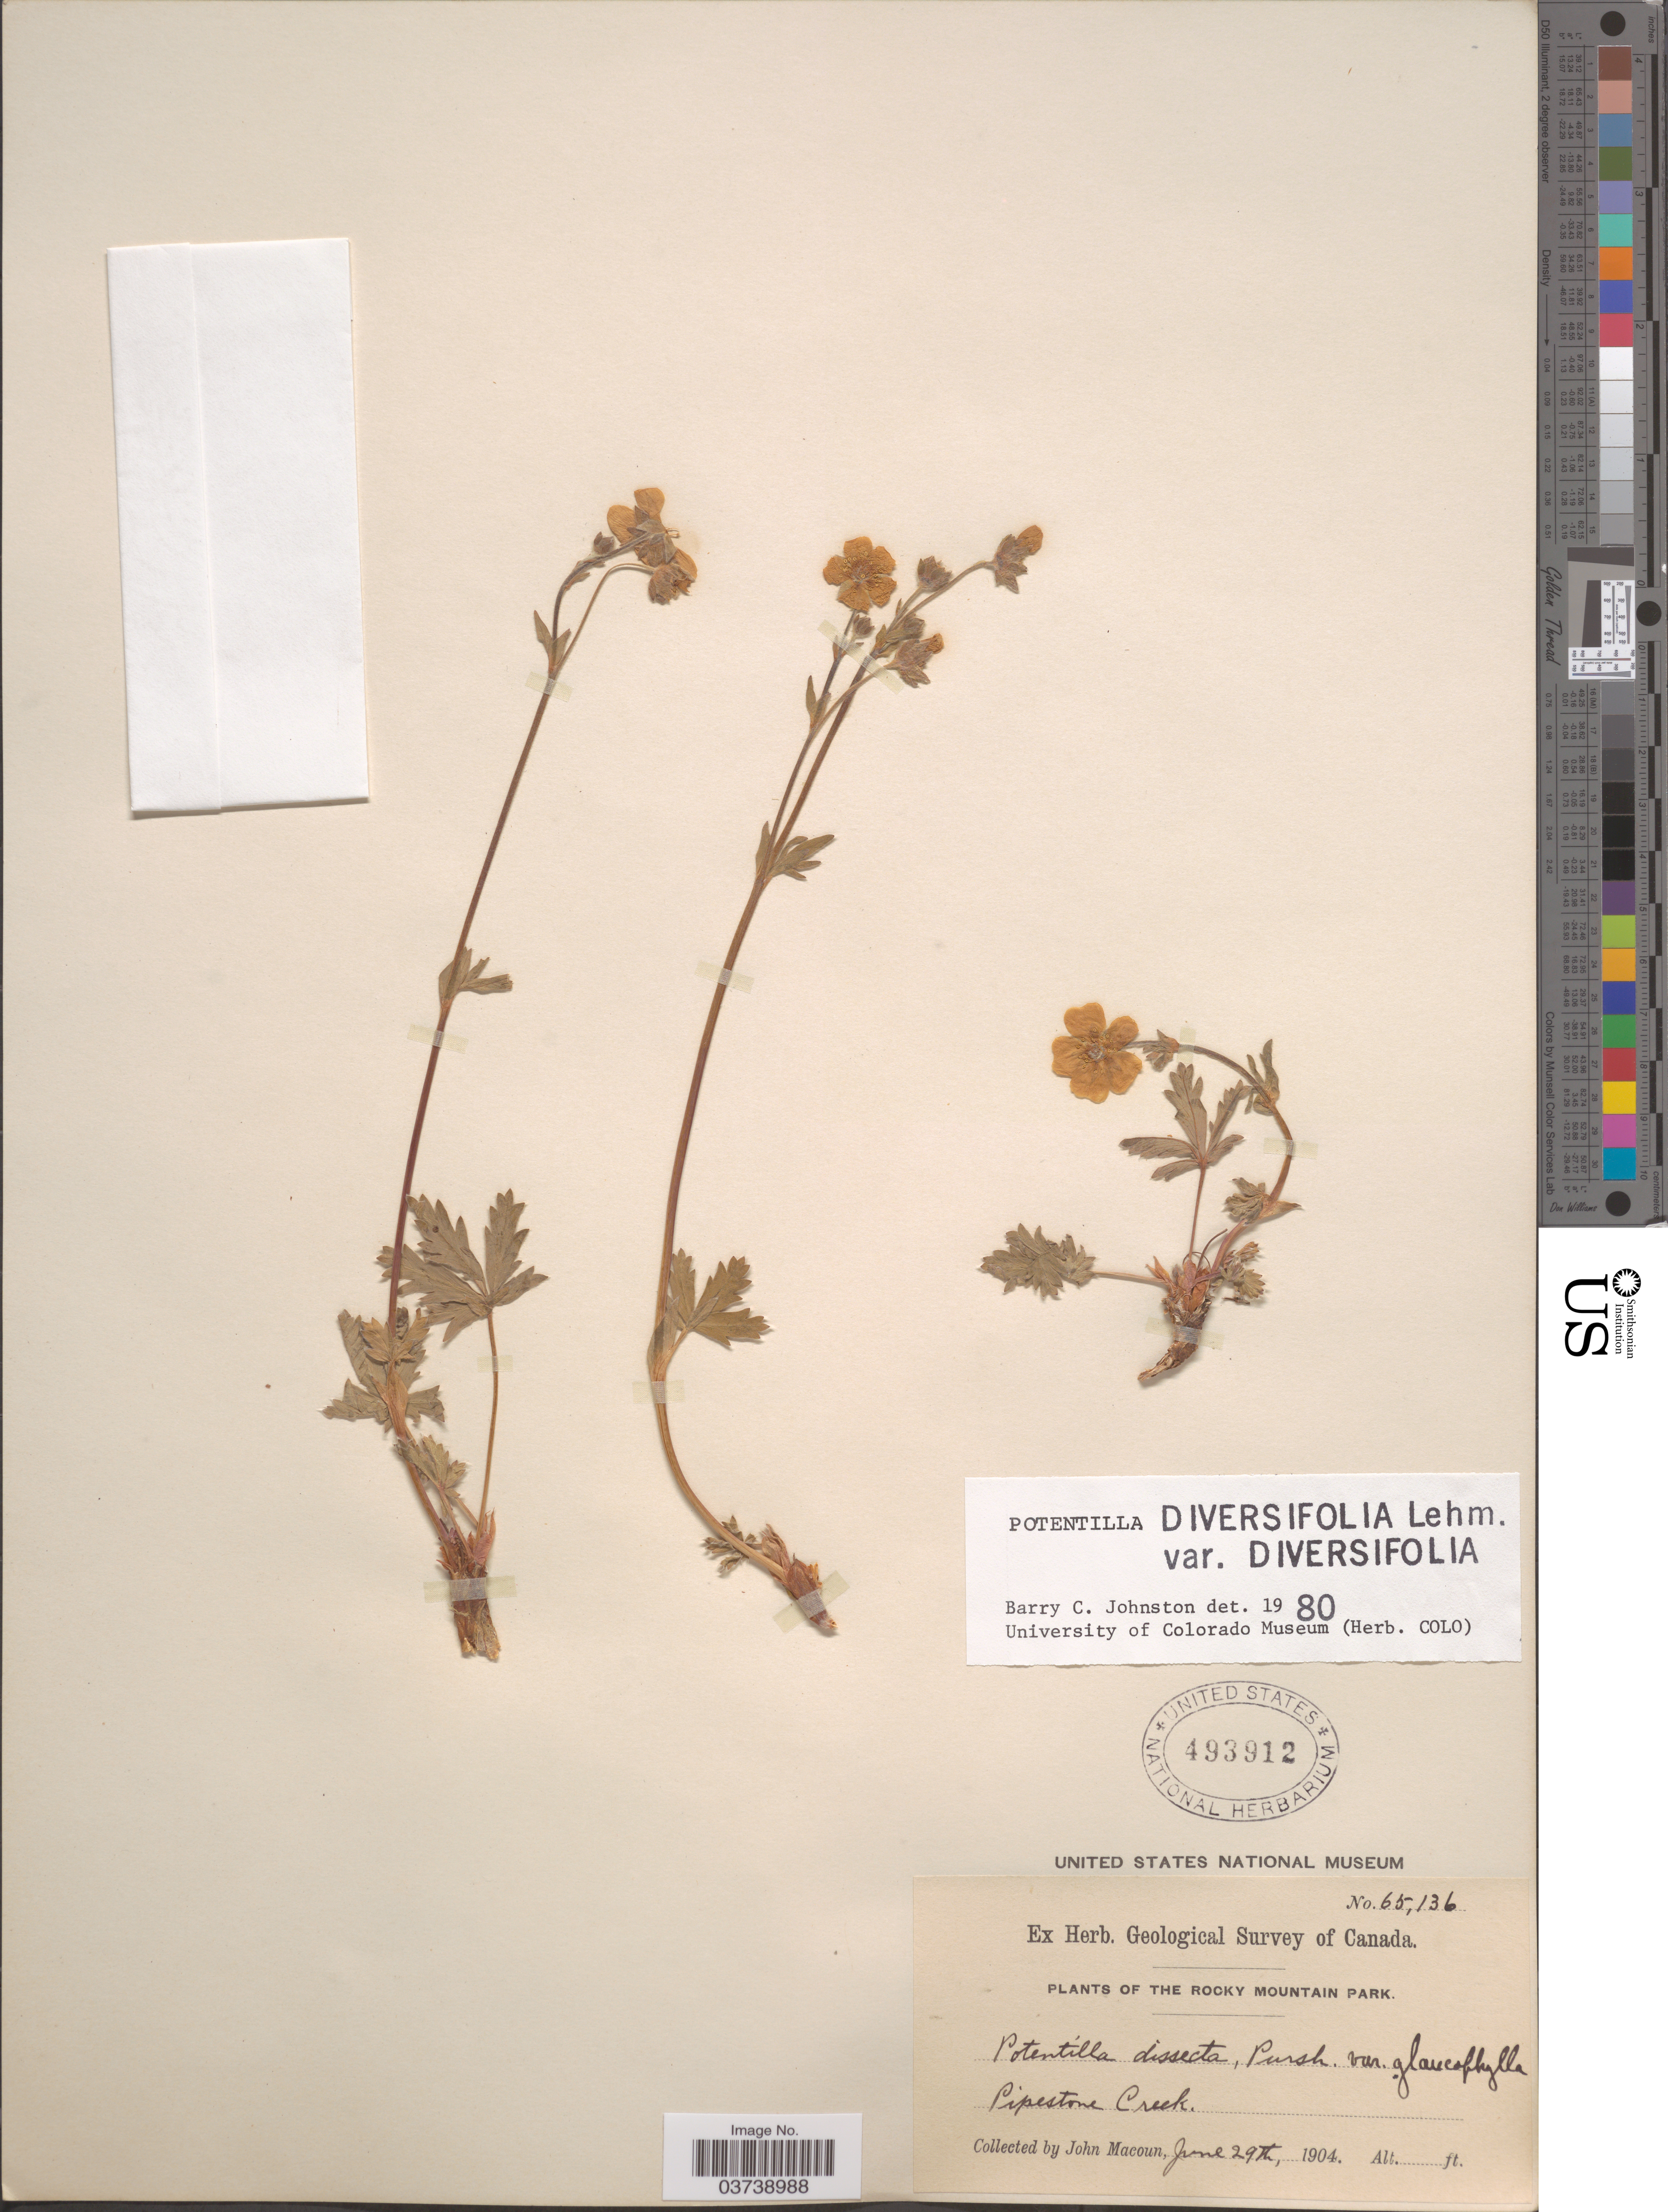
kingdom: Plantae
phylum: Tracheophyta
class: Magnoliopsida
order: Rosales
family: Rosaceae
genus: Potentilla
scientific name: Potentilla diversifolia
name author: Lehm.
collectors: J. Macoun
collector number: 65136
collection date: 1904-06-29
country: Canada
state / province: Alberta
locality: The Rocky Mountain Park. Pipestone Creek.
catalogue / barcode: US 493912